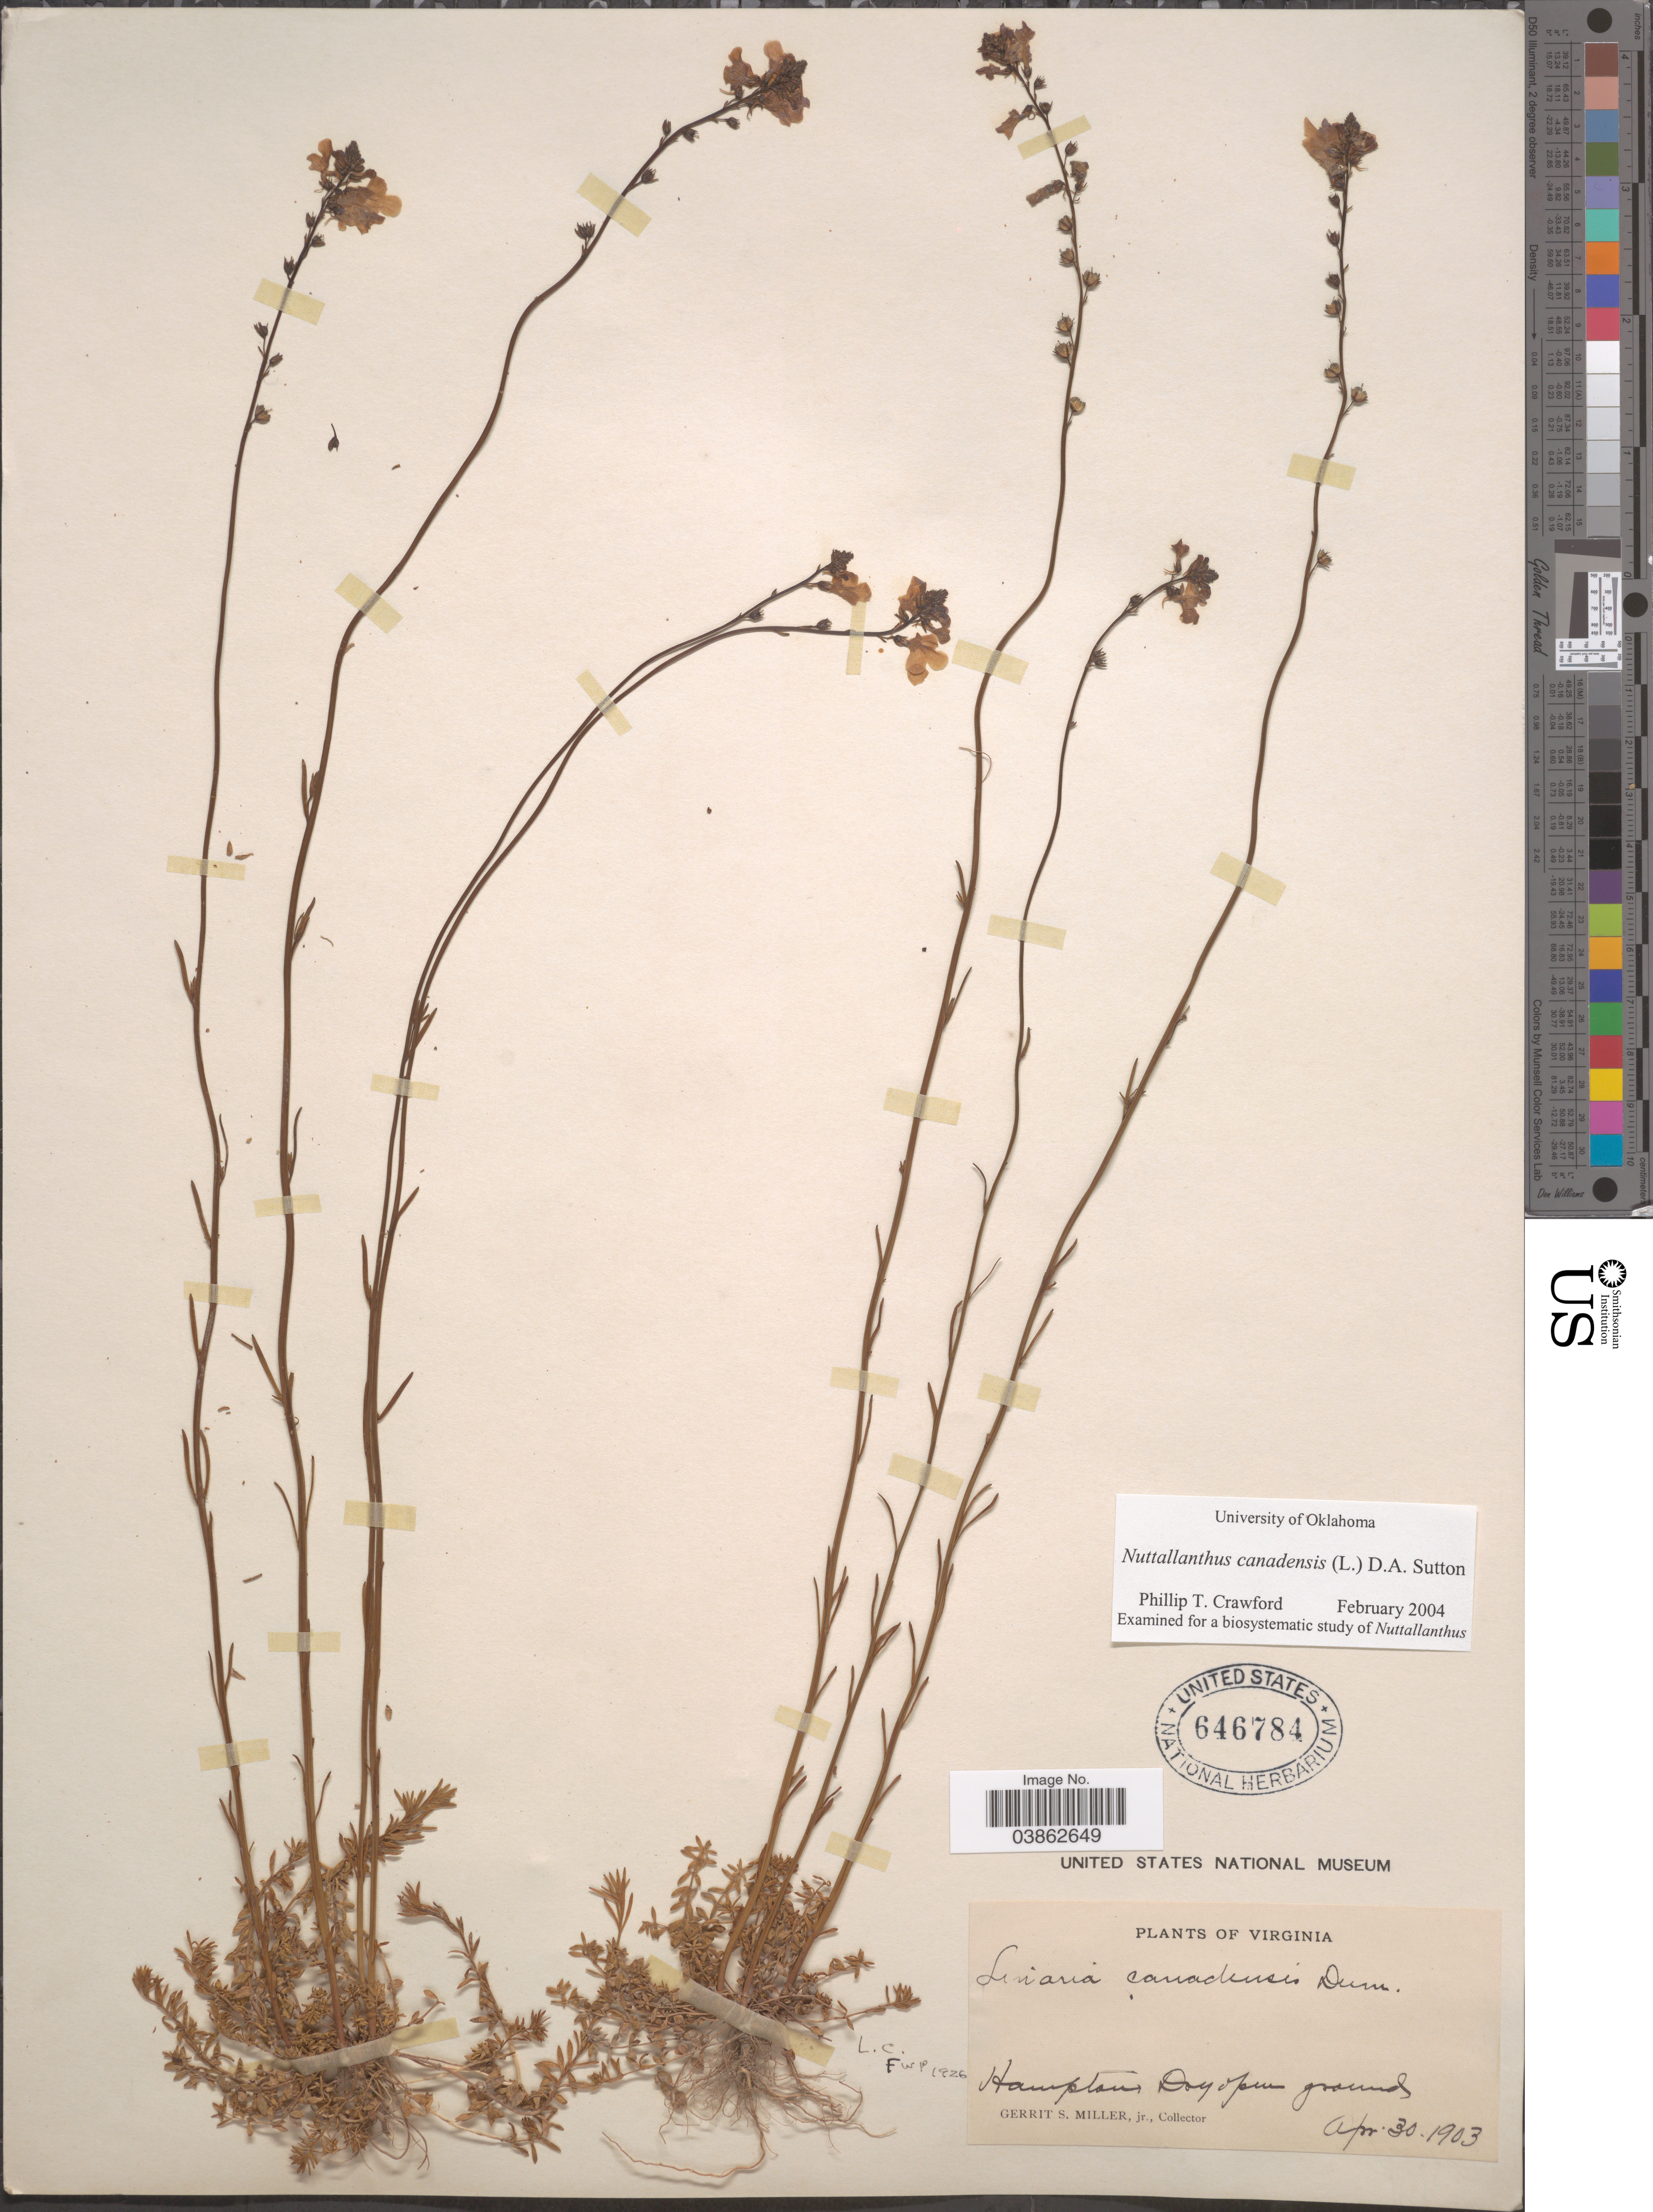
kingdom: Plantae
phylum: Tracheophyta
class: Magnoliopsida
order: Lamiales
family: Plantaginaceae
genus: Linaria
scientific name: Linaria canadensis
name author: (L.) Dum. Cours.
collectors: G. S. Miller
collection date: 1903-04-30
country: United States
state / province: Virginia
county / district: City of Hampton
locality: Hampton, Dry open ground.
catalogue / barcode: US 646784